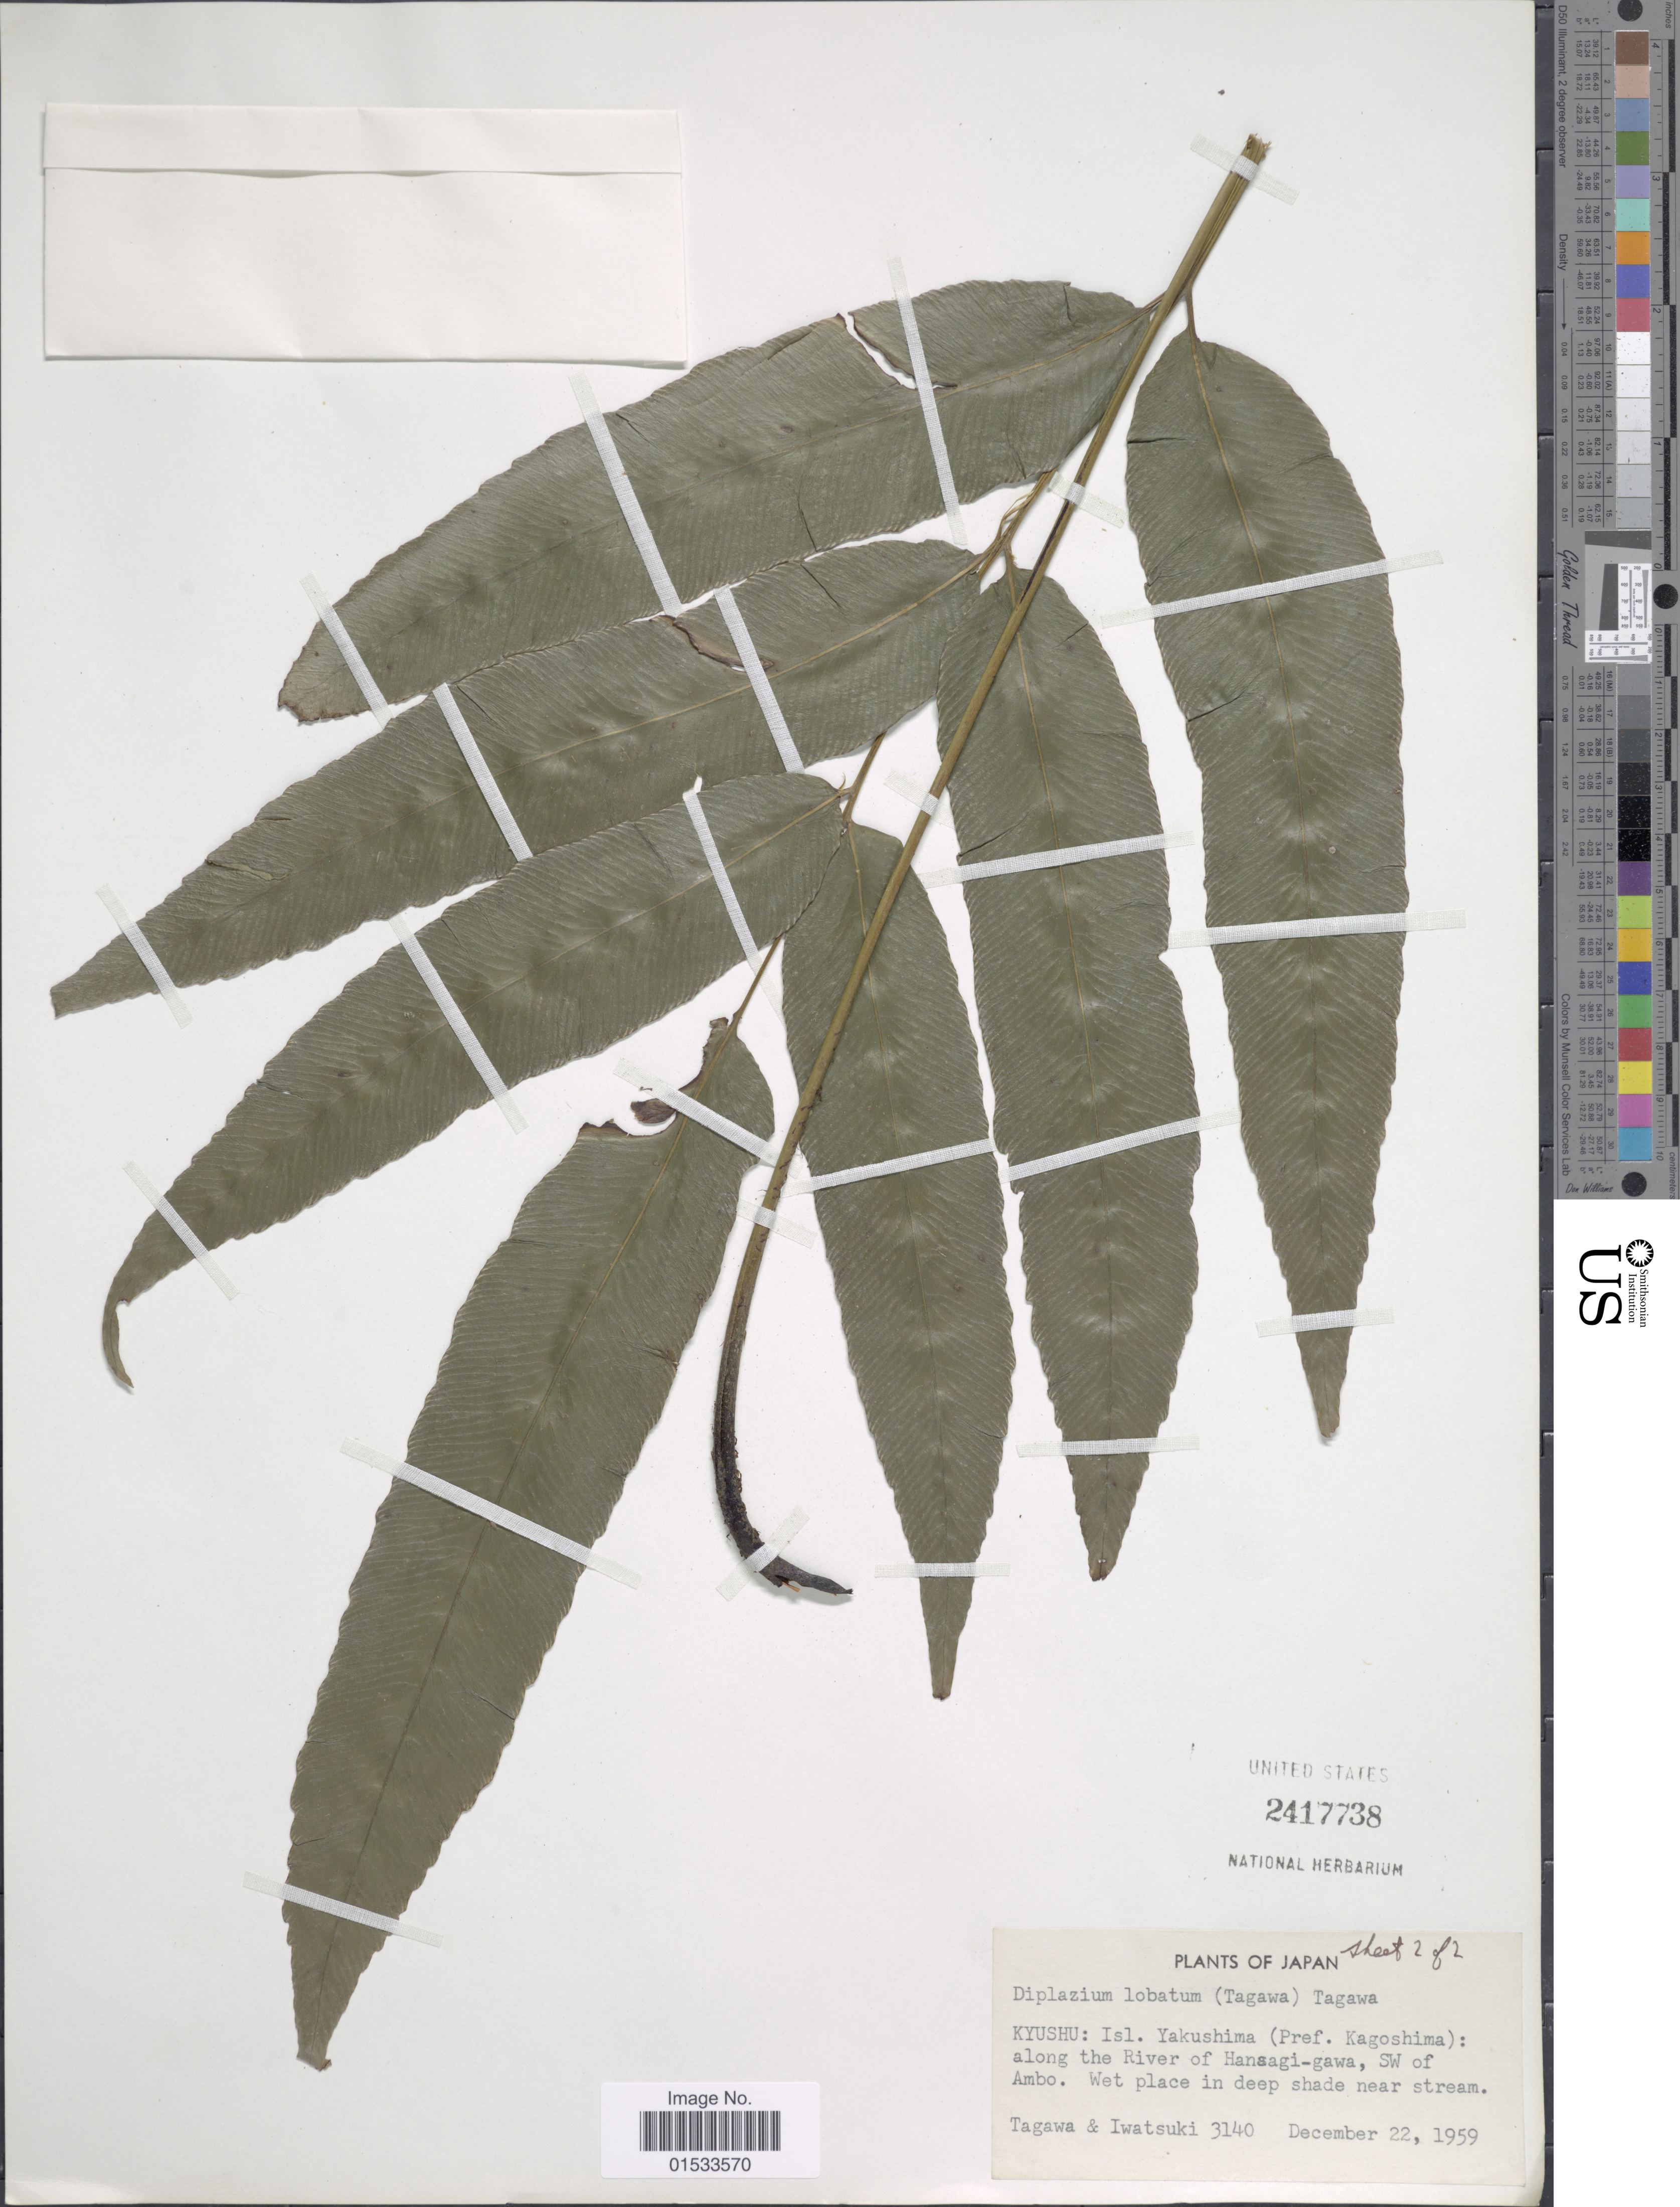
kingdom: Plantae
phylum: Tracheophyta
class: Polypodiopsida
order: Polypodiales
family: Athyriaceae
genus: Diplazium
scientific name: Diplazium donianum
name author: (Mett.) Tardieu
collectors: A. Tagawa & Iwatsuki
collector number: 3140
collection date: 1959-12-22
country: Japan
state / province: Kagosima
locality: Kyushu, Isl. Yakushima: along the River of Hansagi- gawa, SW of Ambo.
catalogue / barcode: US 2417738